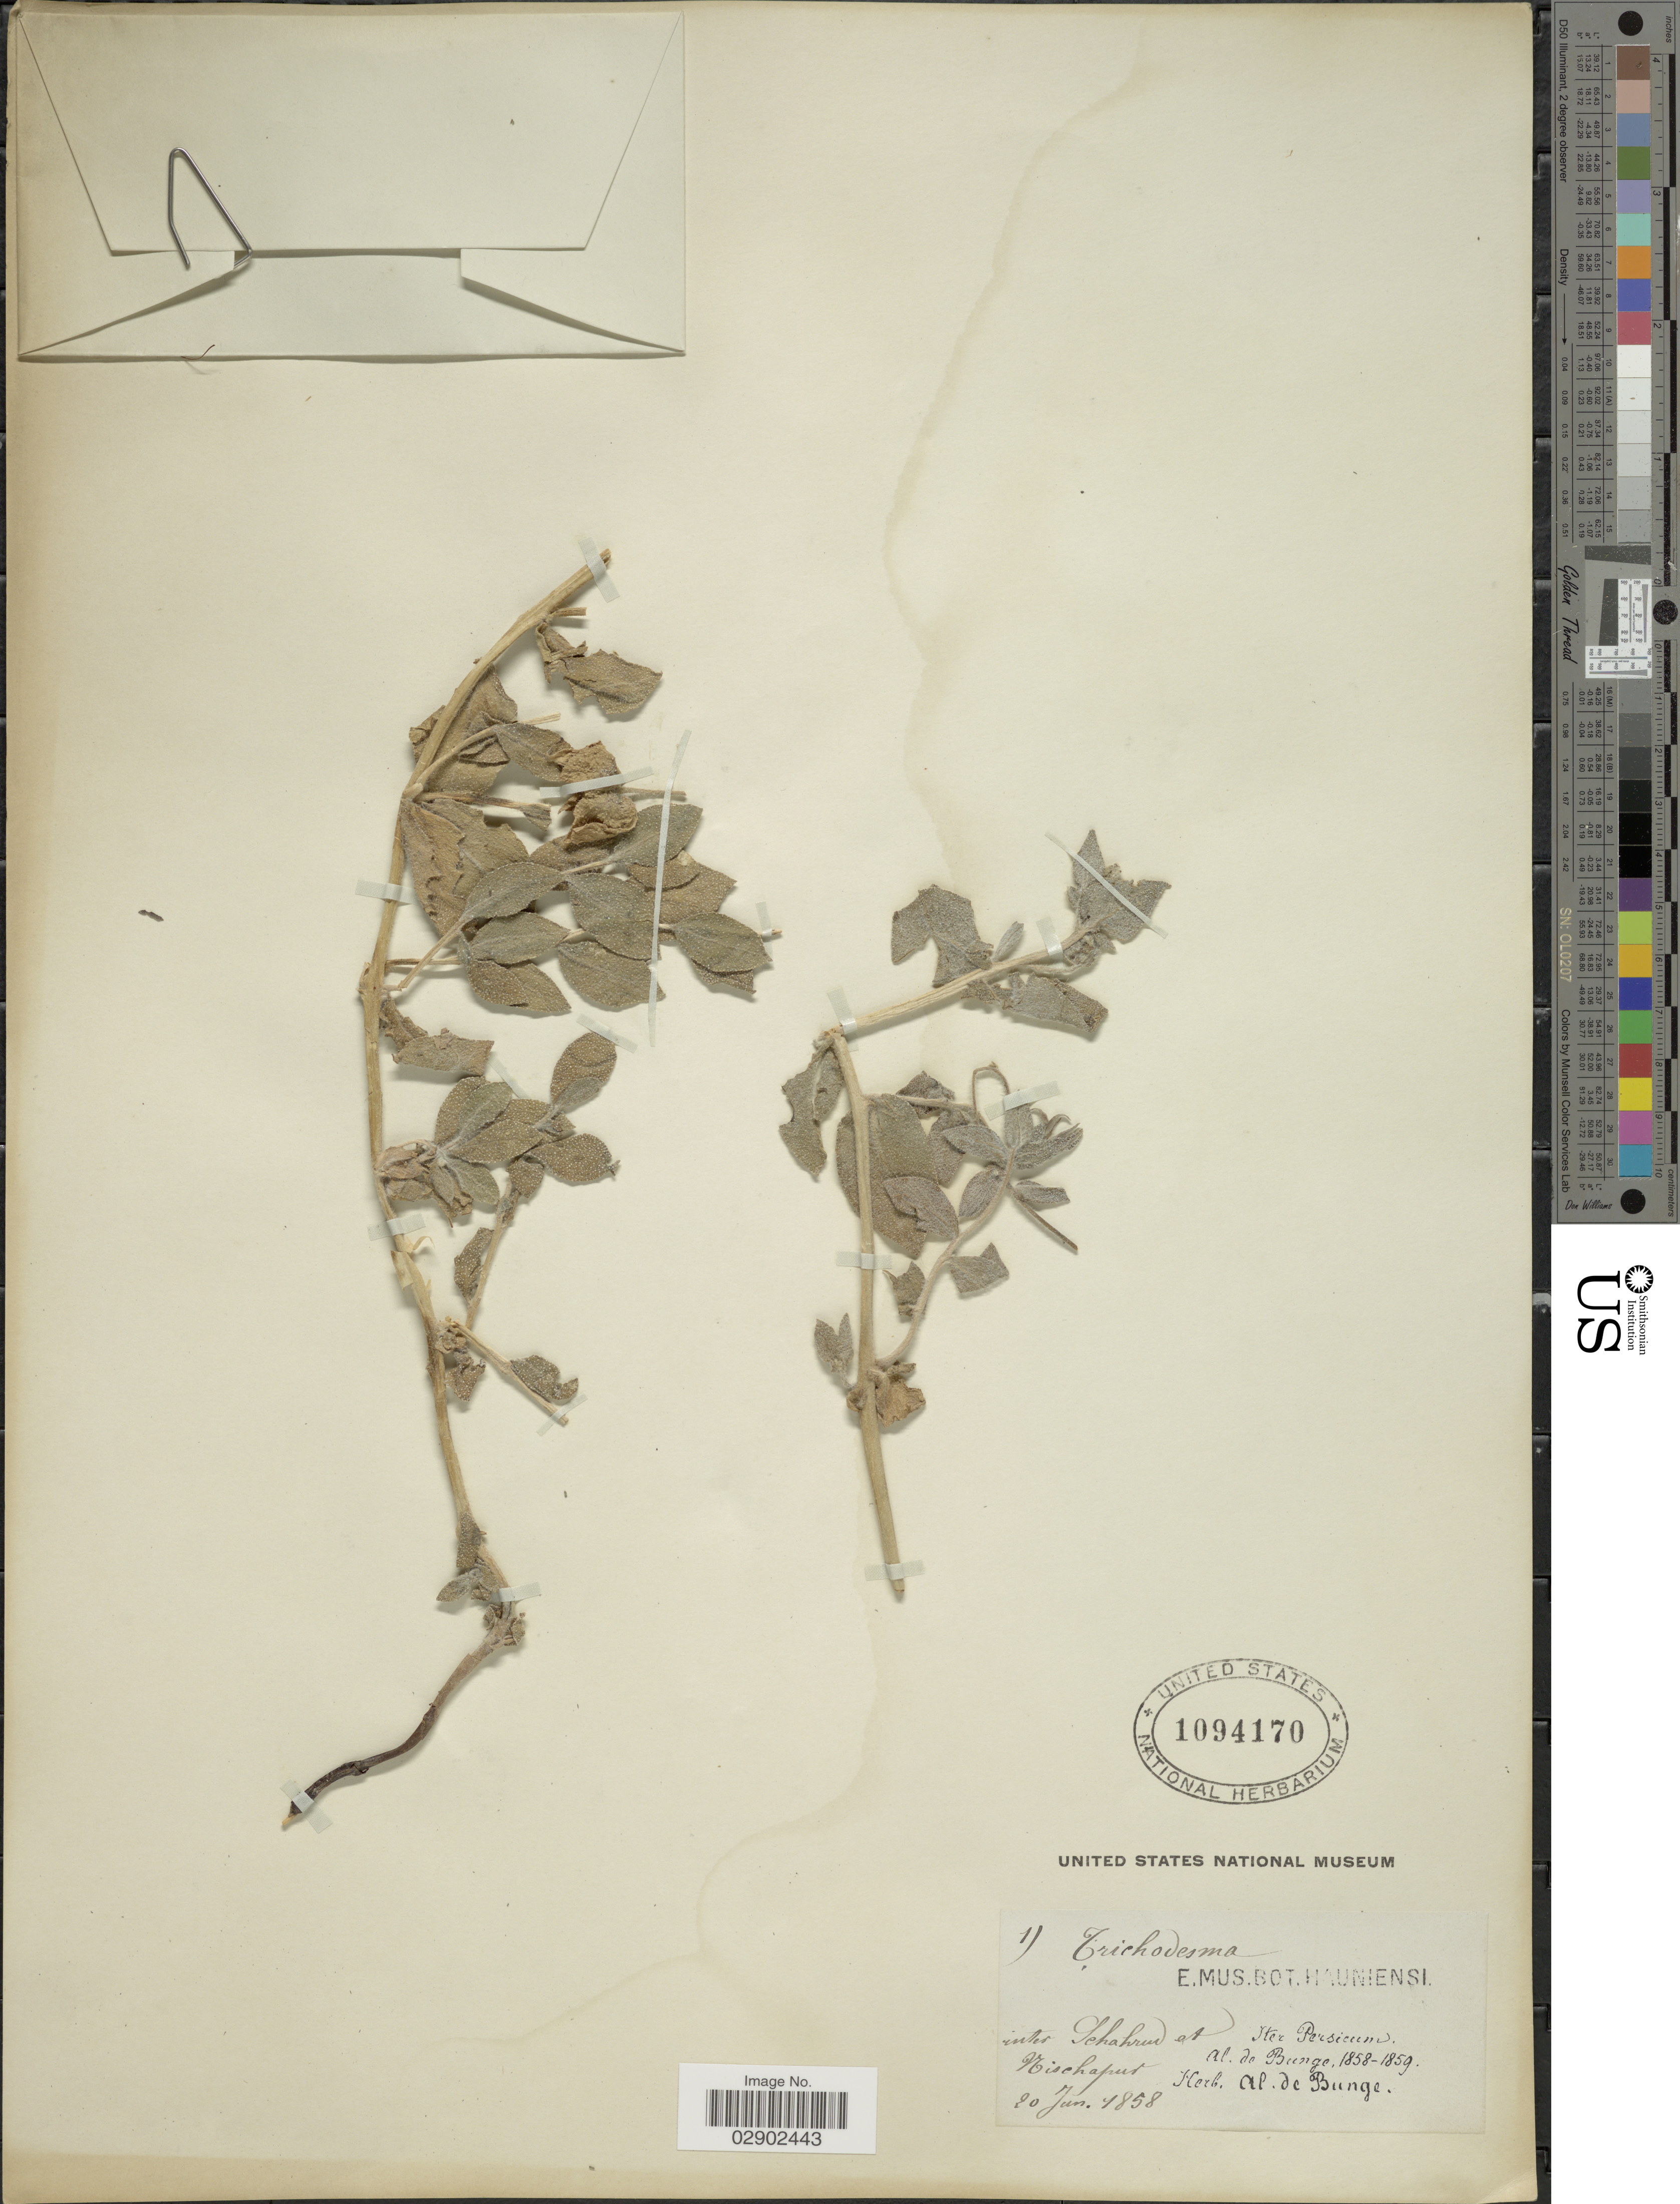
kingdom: Plantae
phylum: Tracheophyta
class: Magnoliopsida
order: Boraginales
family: Boraginaceae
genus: Trichodesma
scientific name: Trichodesma sp.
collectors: A. de Bunge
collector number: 1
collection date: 1858-06-20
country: Iran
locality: Inter Schahrud et Nischapur. Iter Persicum.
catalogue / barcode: US 1094170